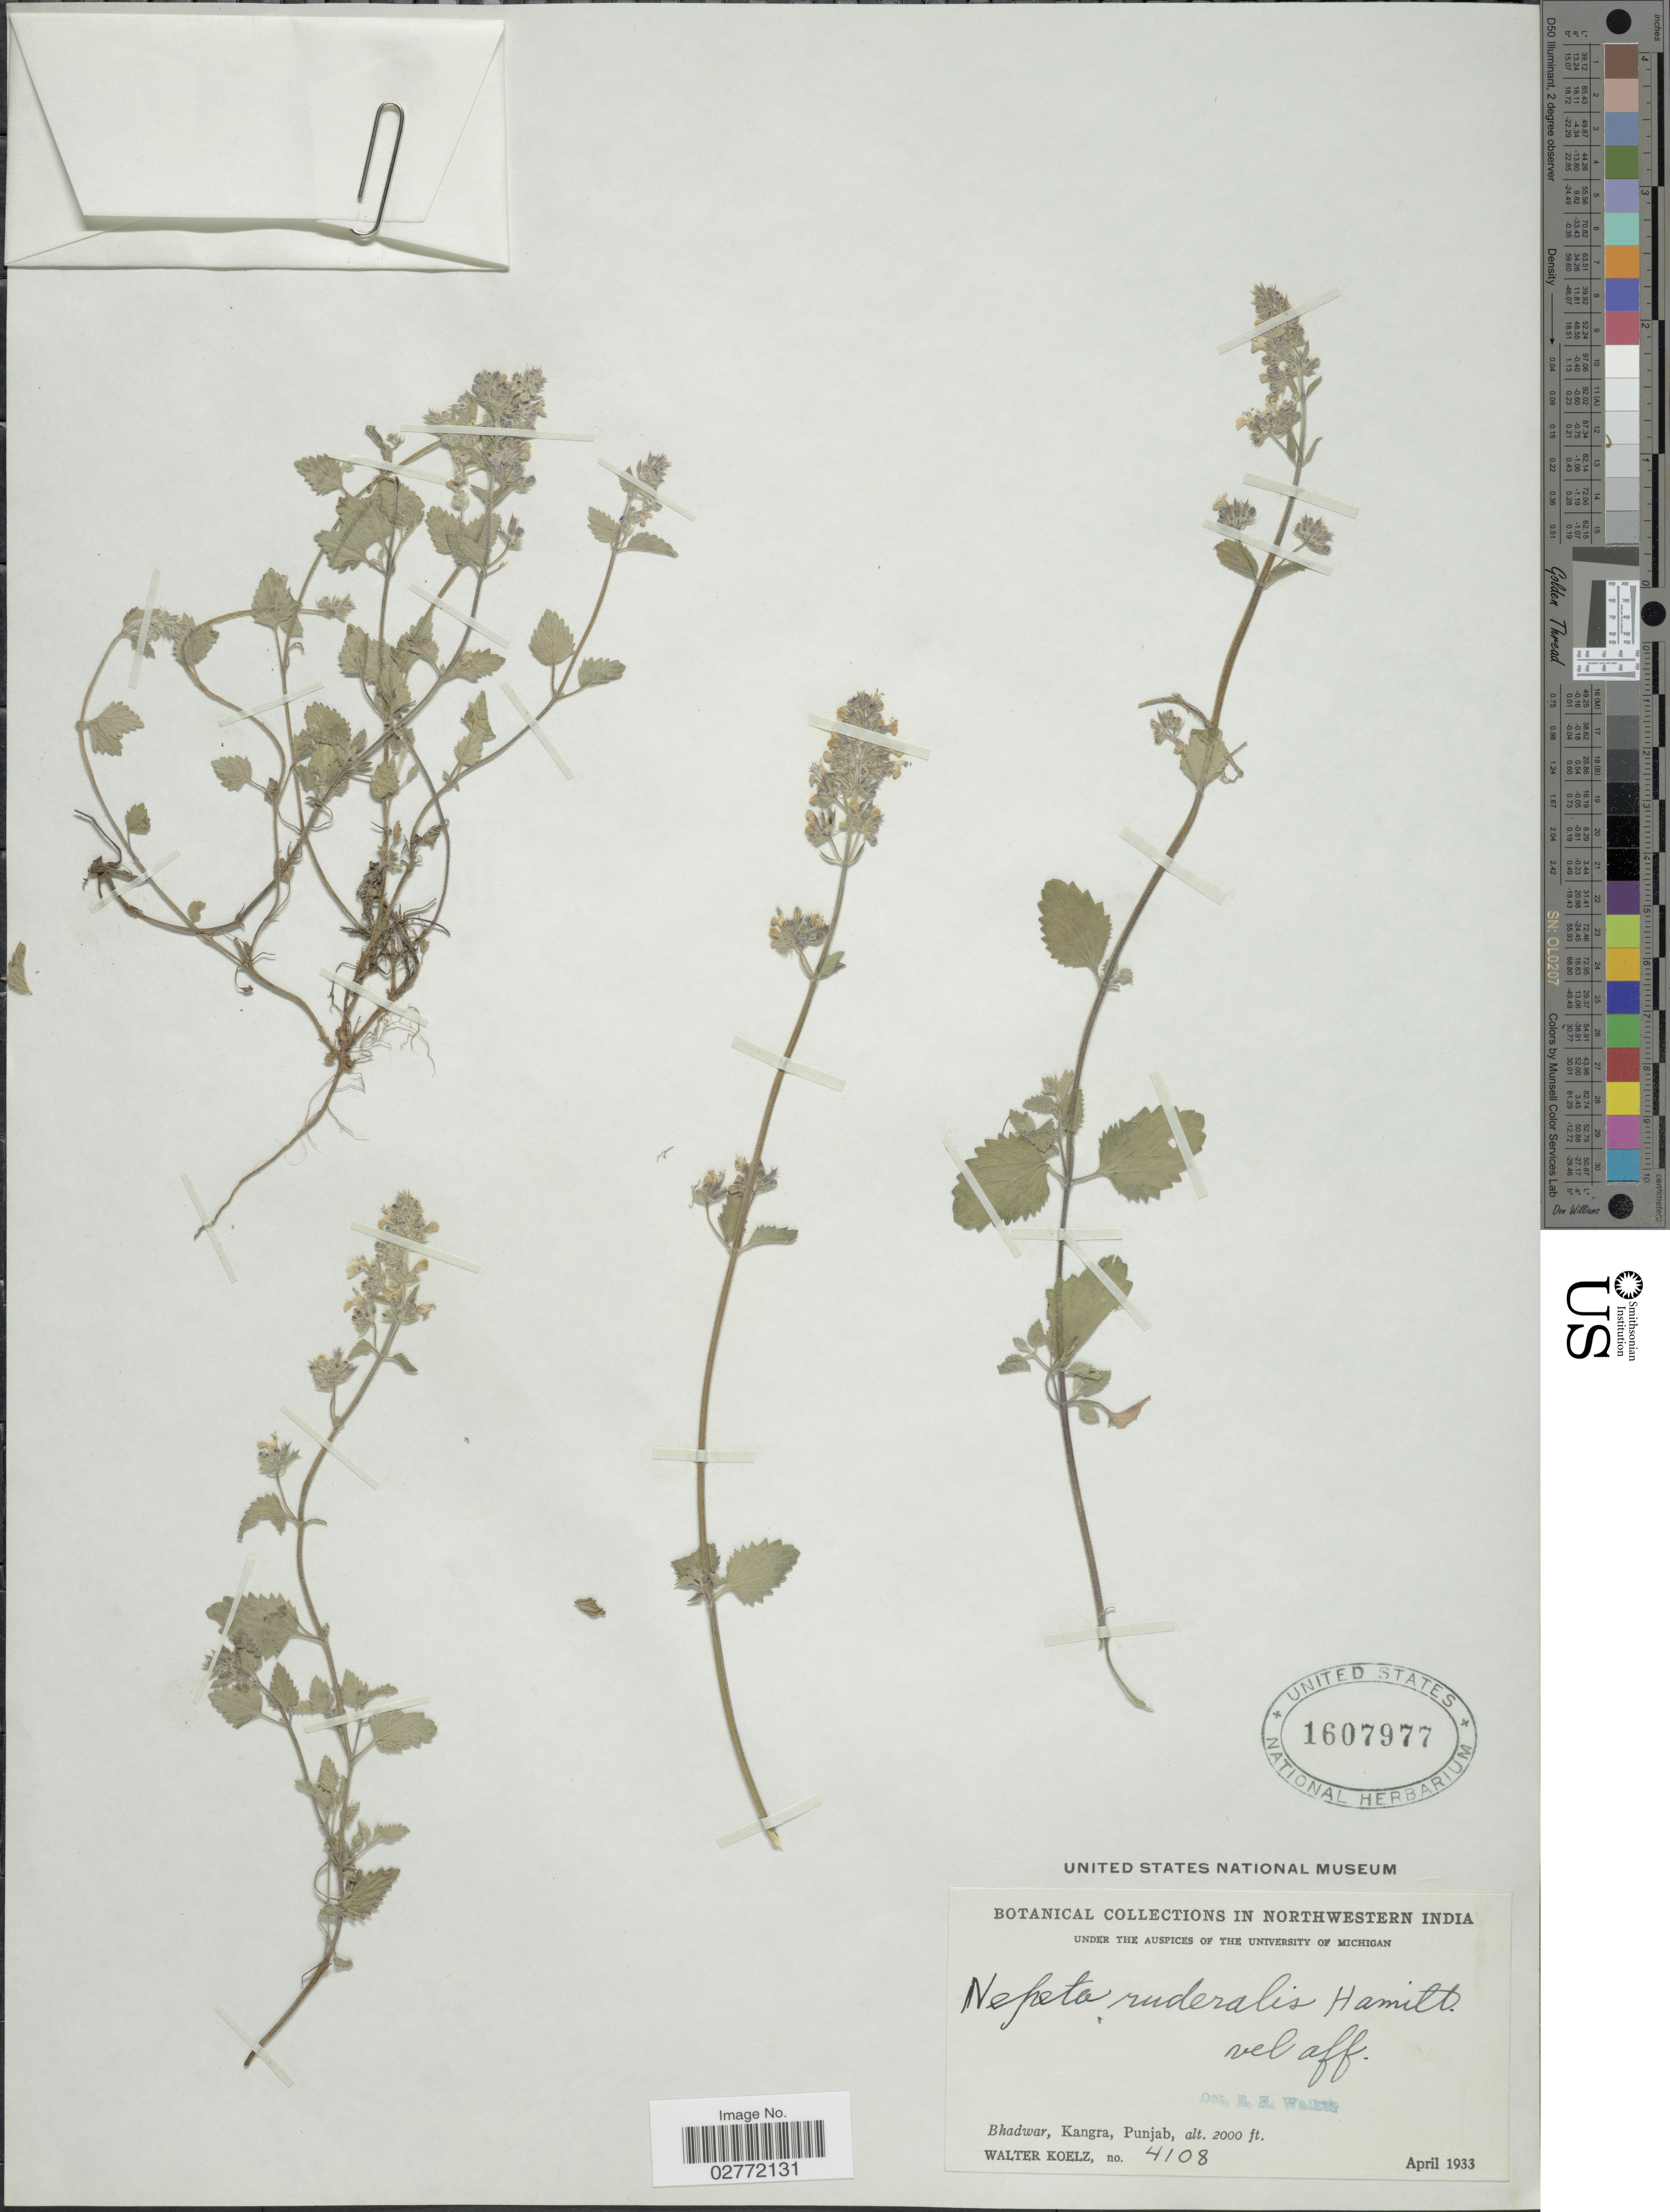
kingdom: Plantae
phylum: Tracheophyta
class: Magnoliopsida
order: Lamiales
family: Lamiaceae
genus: Nepeta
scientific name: Nepeta ruderalis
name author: Buch.-Ham. ex Benth.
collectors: W. N. Koelz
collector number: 4108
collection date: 1933-04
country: India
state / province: Punjab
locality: Northwestern India, Bhadwar, Kangra.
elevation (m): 610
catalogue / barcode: US 1607977